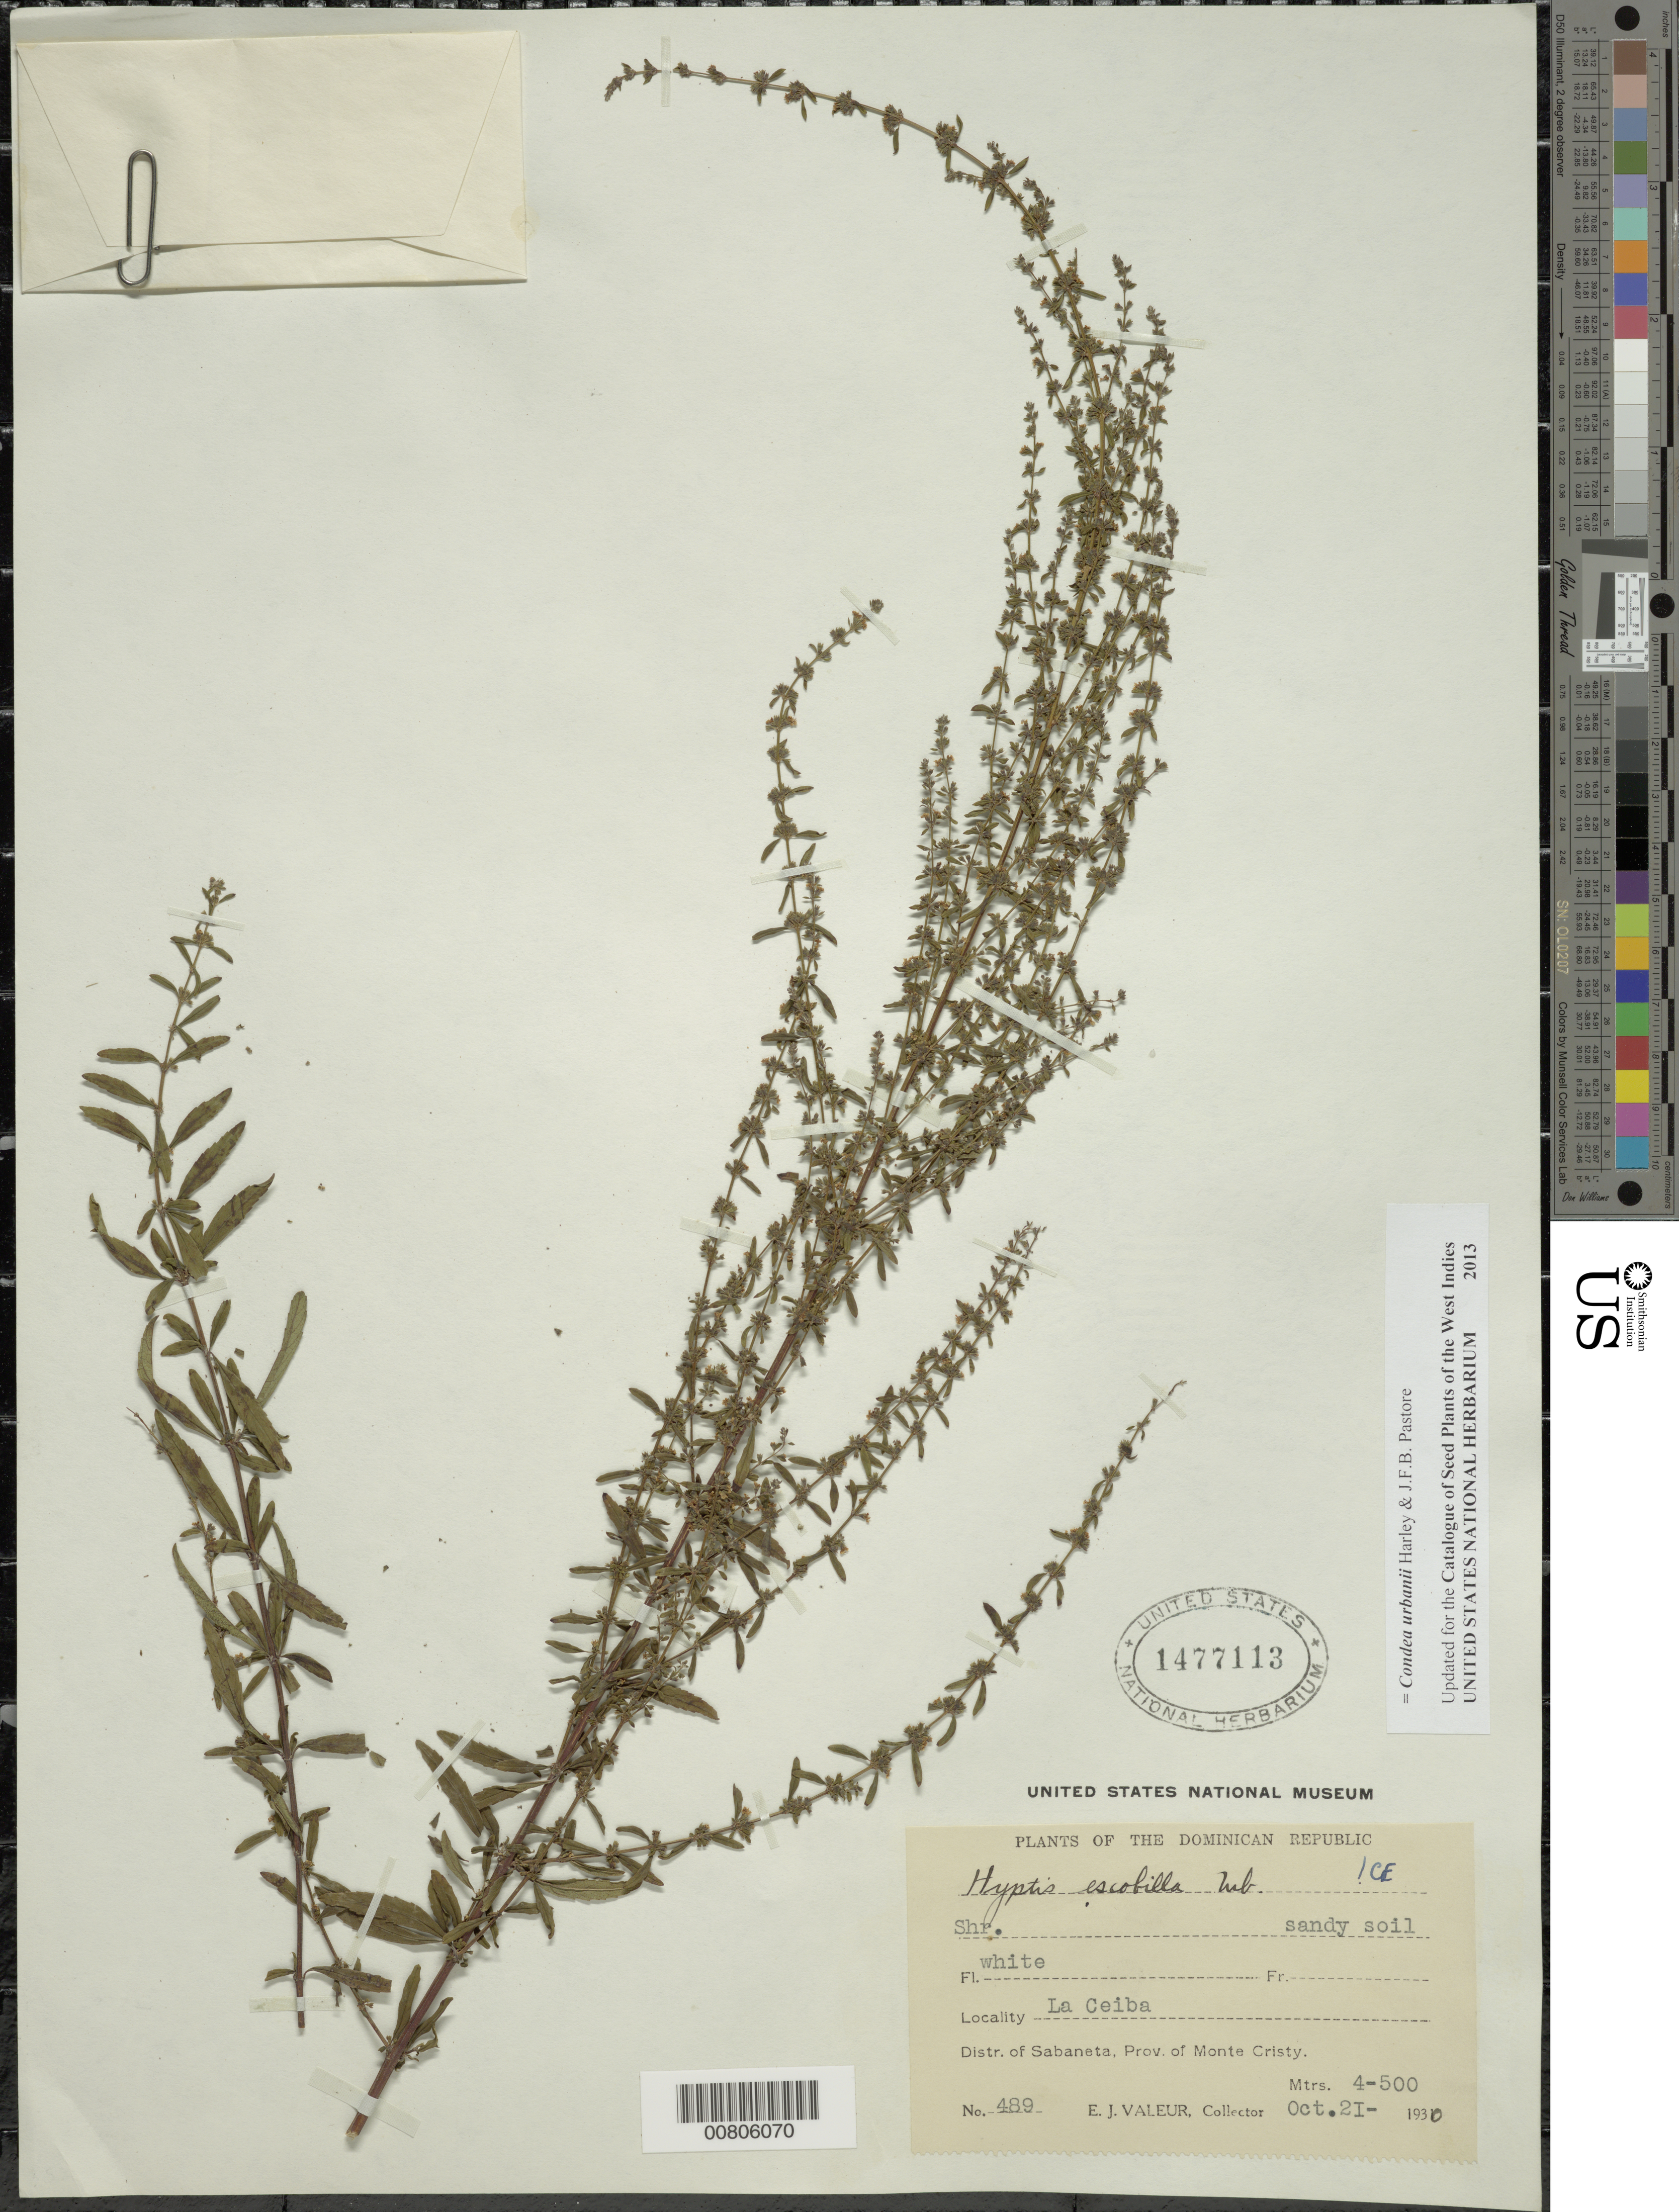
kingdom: Plantae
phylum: Tracheophyta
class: Magnoliopsida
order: Lamiales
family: Lamiaceae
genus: Condea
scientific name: Condea urbanii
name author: Harley & J.F.B. Pastore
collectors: E. Valeur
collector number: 489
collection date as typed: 21 Oct 1930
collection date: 1930-10-21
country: Dominican Republic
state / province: Monte Cristi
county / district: Sabaneta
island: Hispaniola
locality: La Ceiba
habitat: In sandy soil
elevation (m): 400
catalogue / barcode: US 1477113